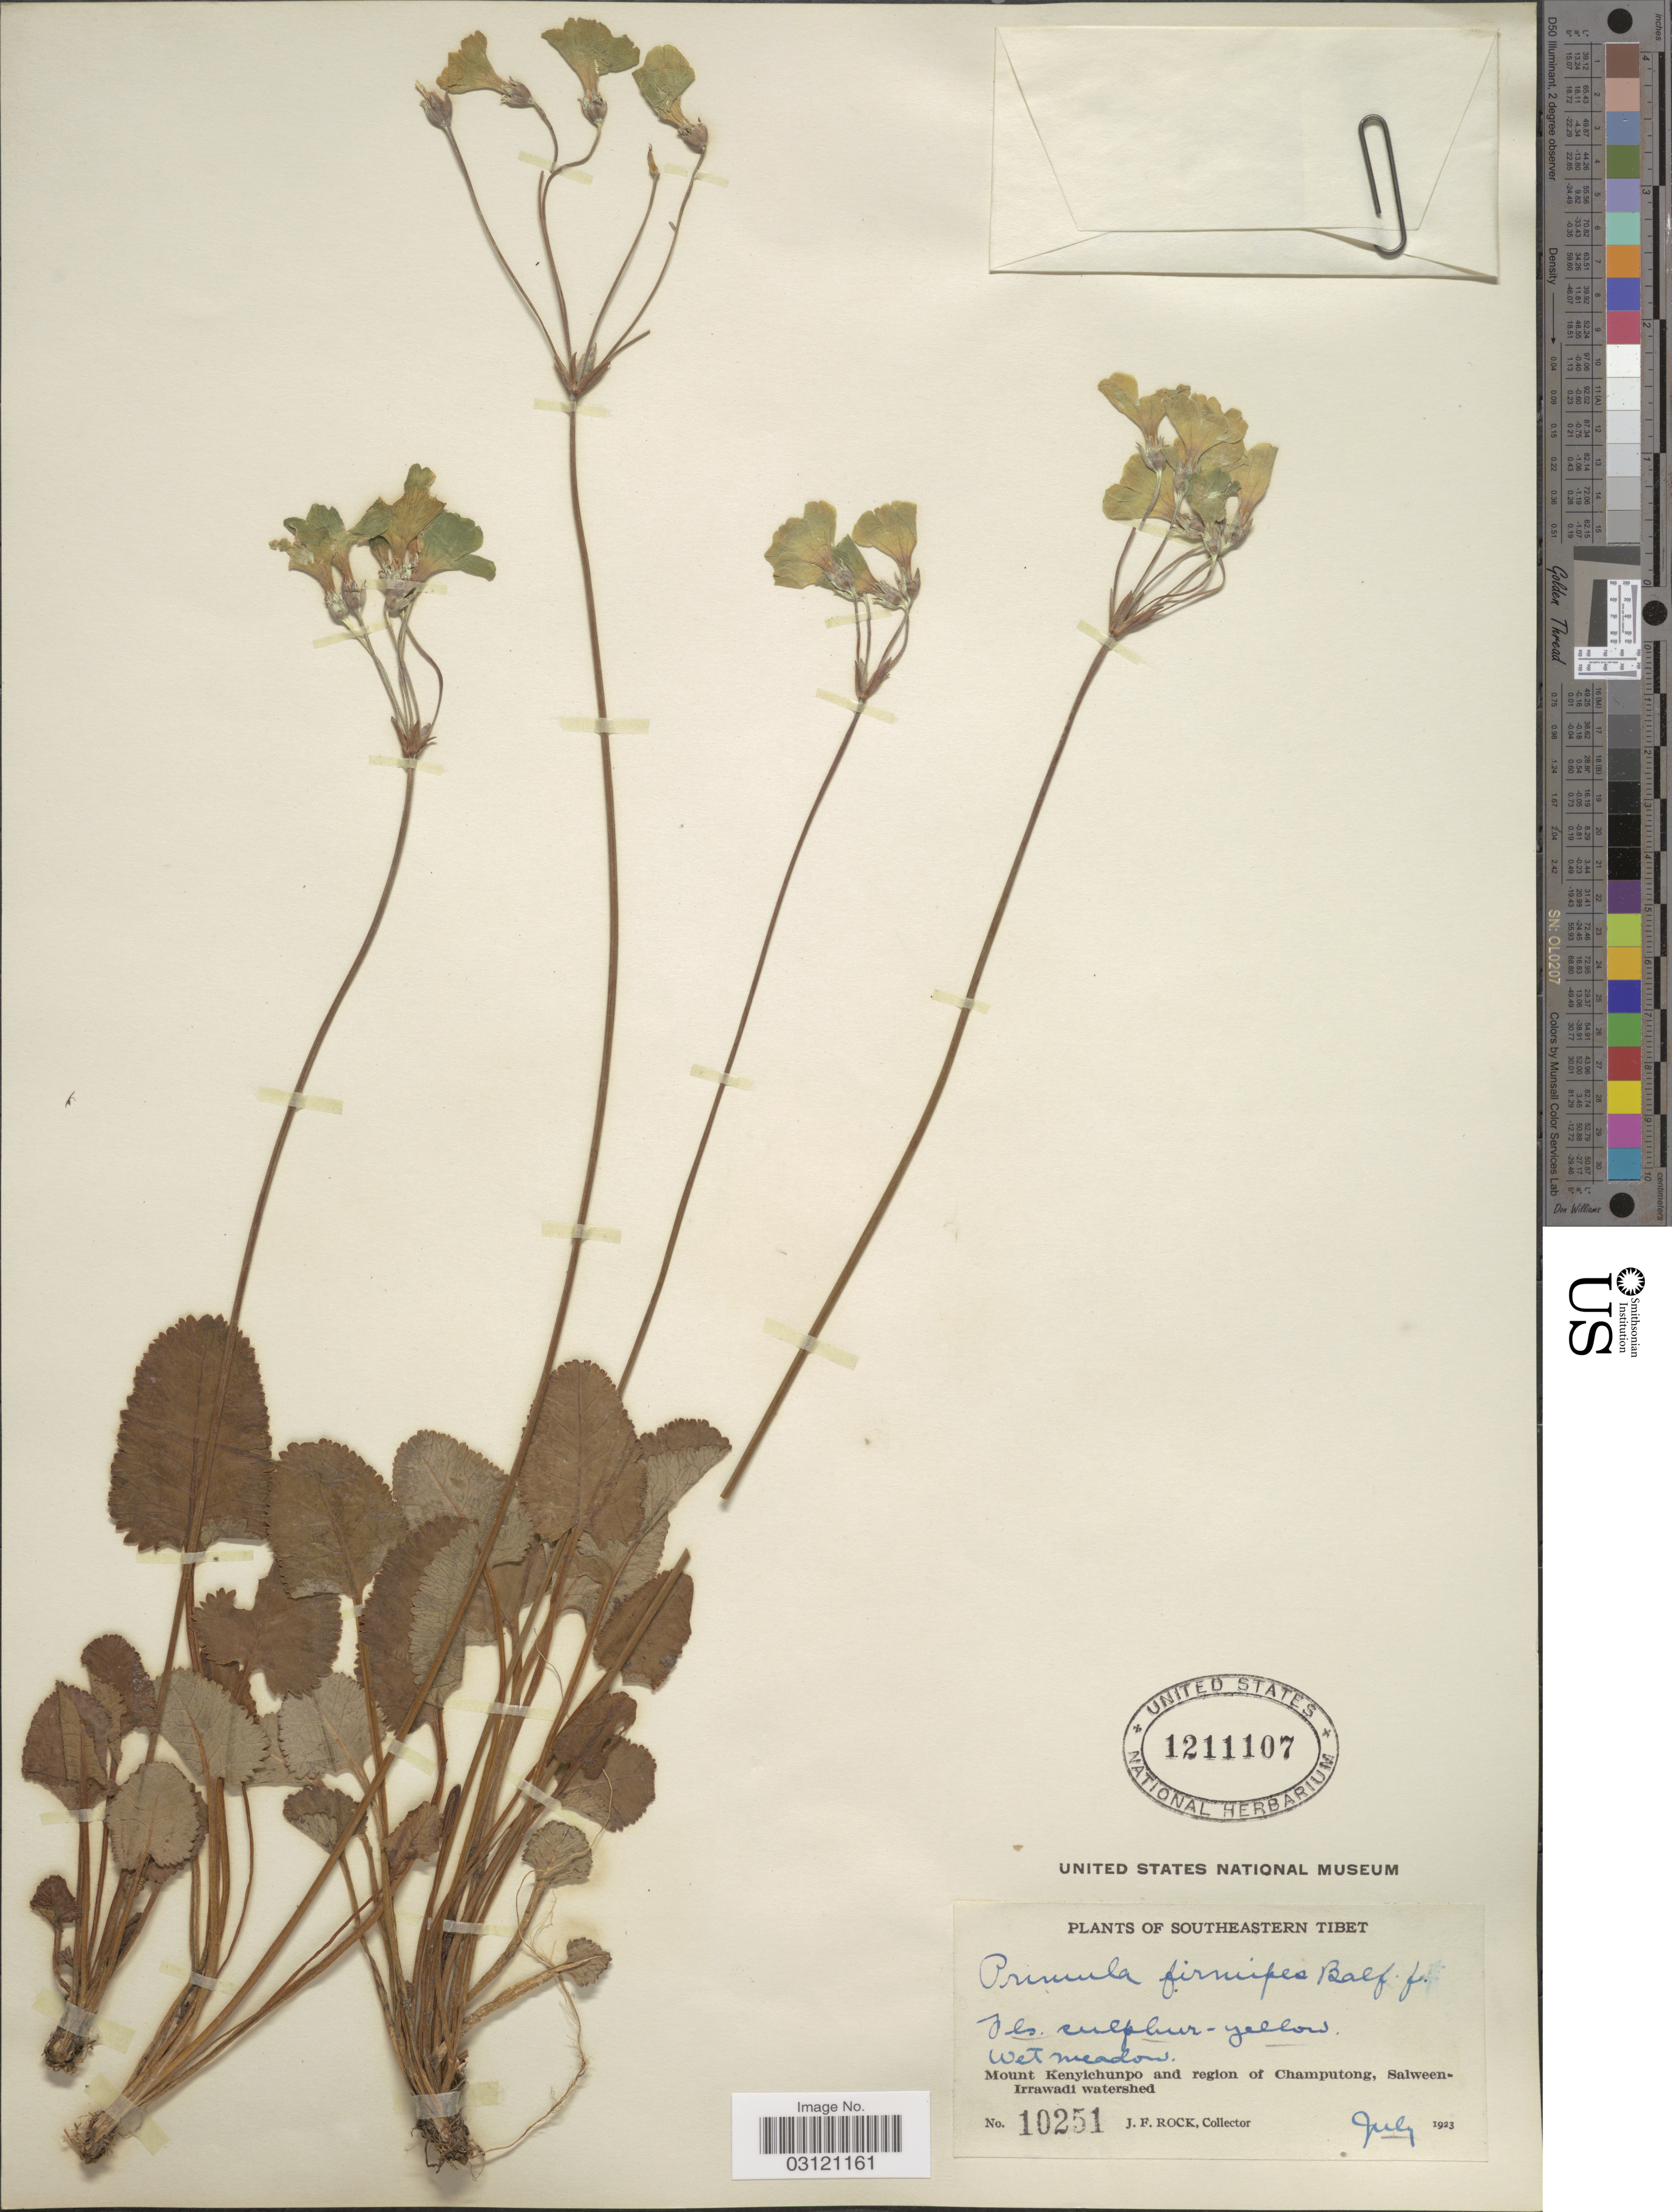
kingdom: Plantae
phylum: Tracheophyta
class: Magnoliopsida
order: Ericales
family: Primulaceae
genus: Primula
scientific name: Primula firmipes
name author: Balf. f. & Forrest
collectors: J. Rock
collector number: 10251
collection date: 1923-07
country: China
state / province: Xizang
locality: Southeastern Tibet, Mount Kenyichunpo and region of Champutong, Salween-Irrawadi watershed.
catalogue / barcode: US 1211107